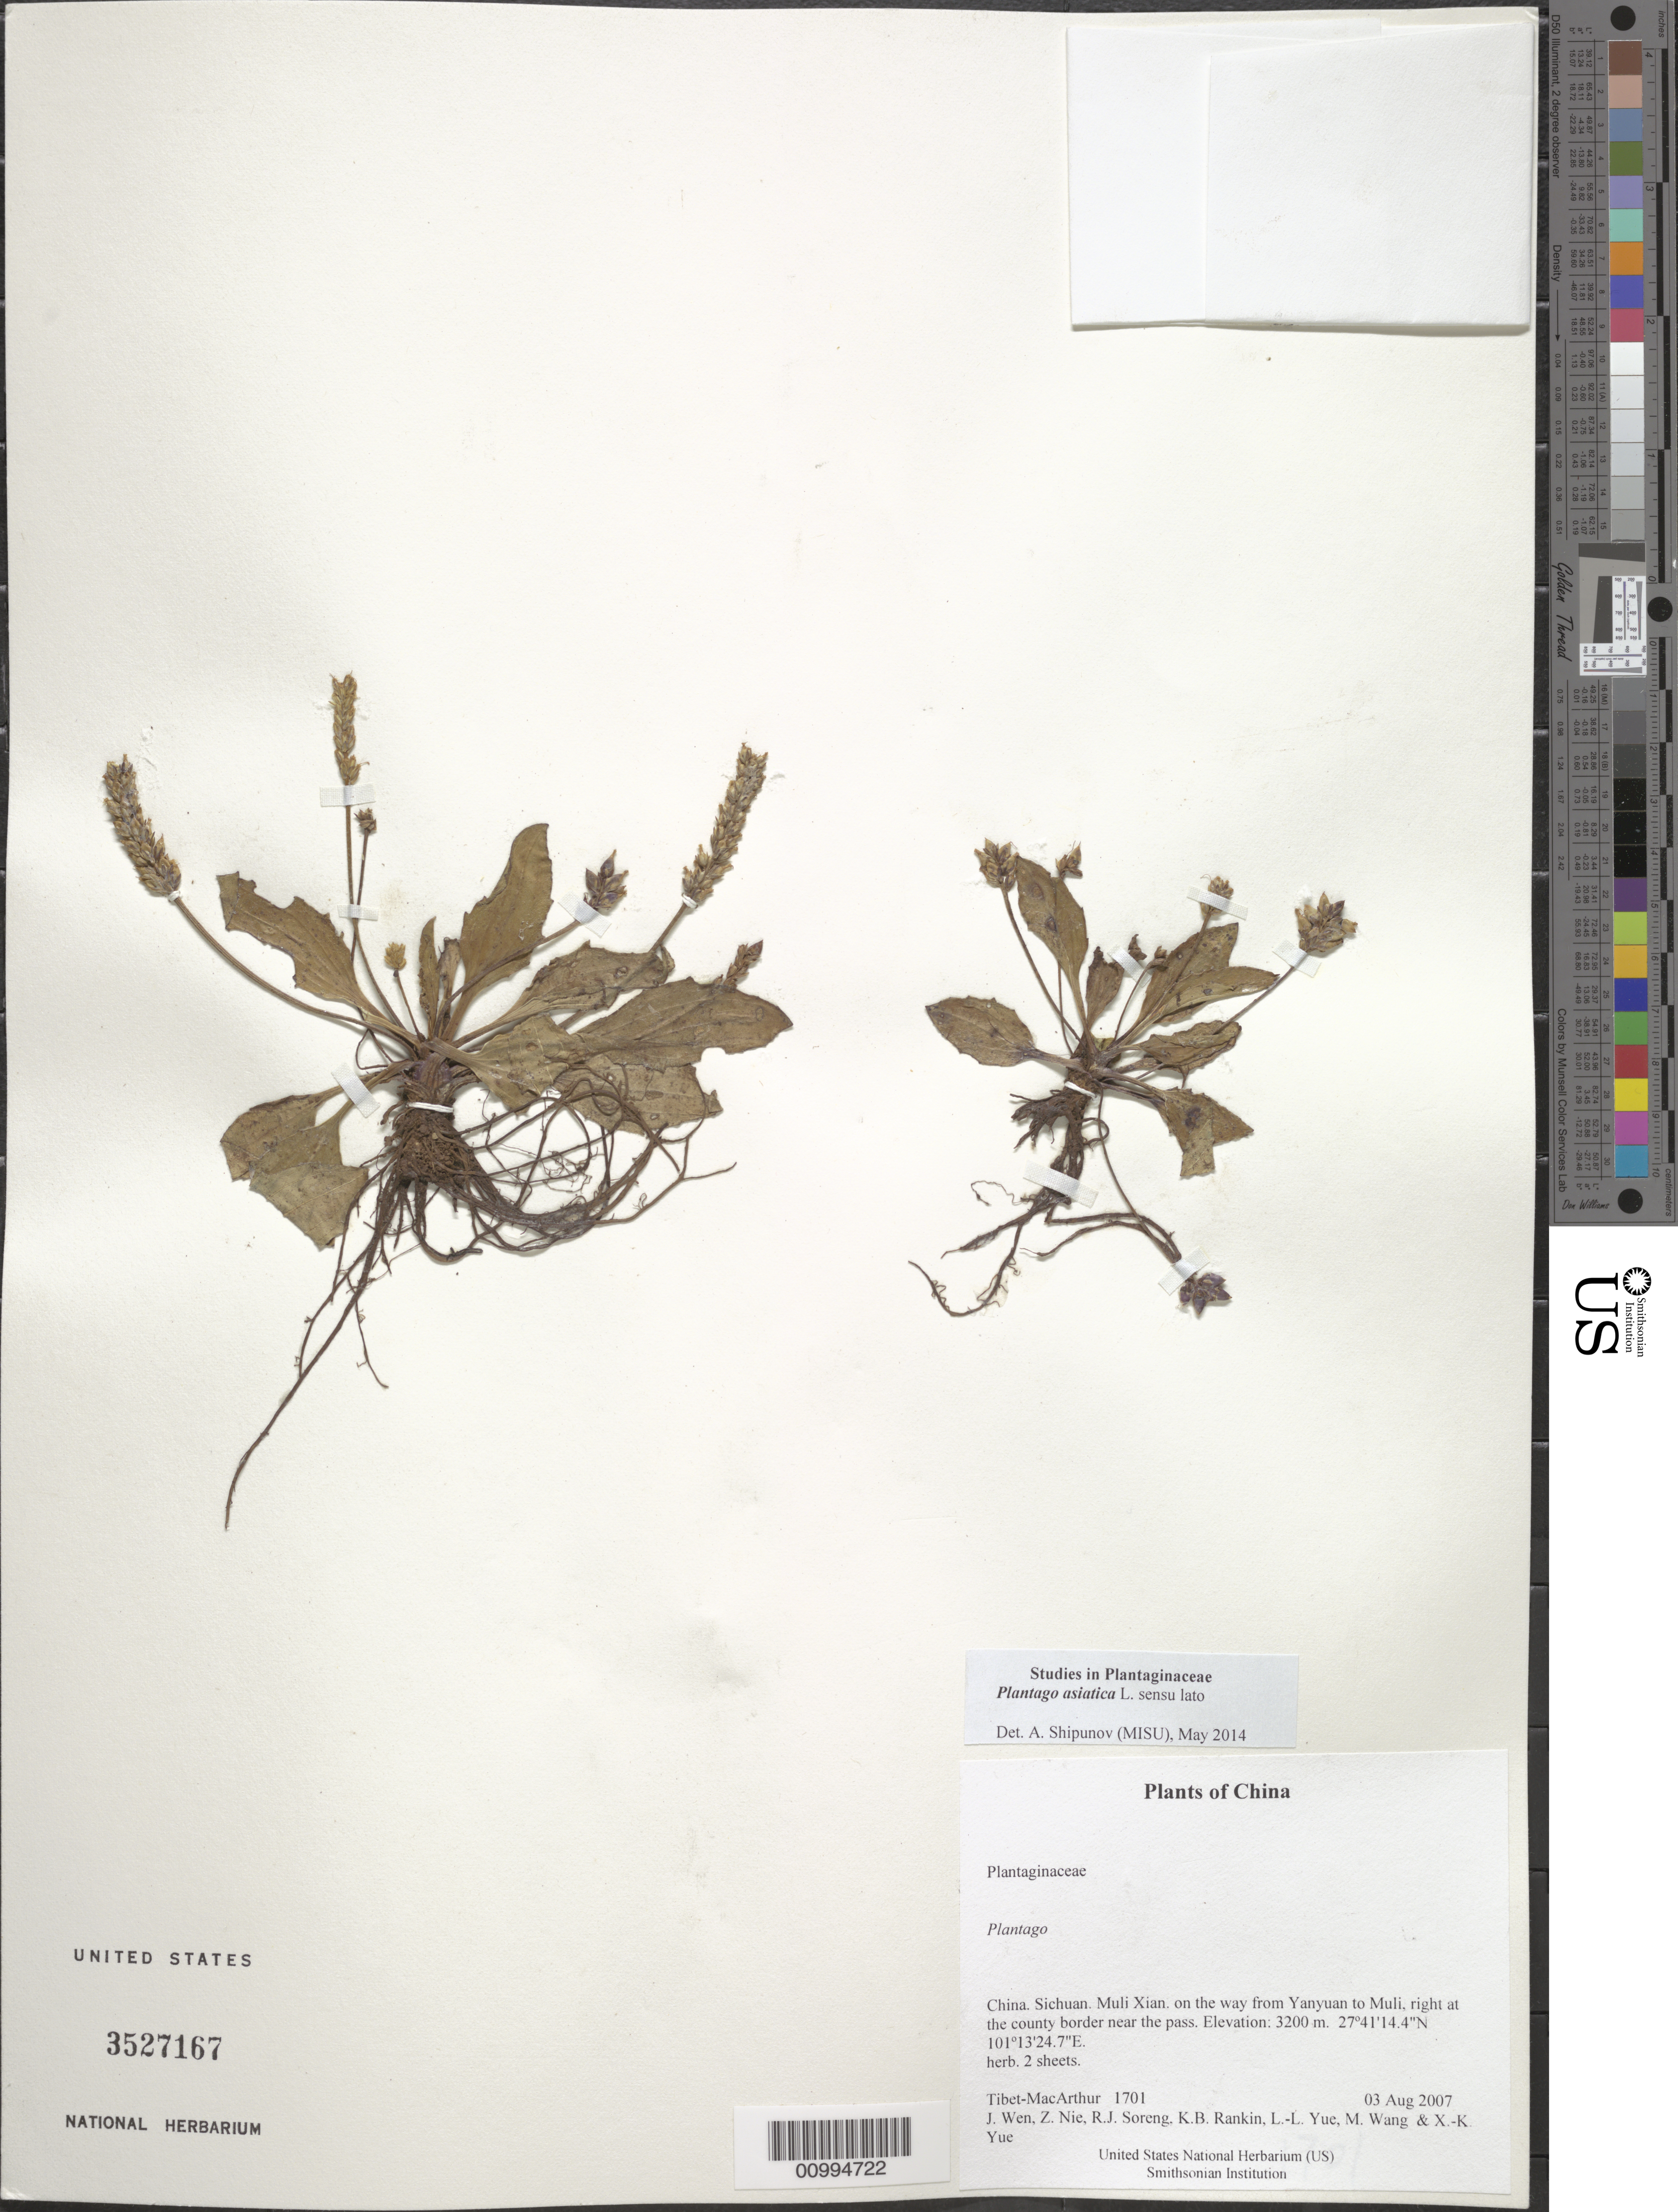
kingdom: Plantae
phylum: Tracheophyta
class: Magnoliopsida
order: Lamiales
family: Plantaginaceae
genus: Plantago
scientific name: Plantago asiatica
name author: L.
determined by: Shipunov, Alexey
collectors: Tibet-MacArthur, J. Wen, Z. Nie, R. J. Soreng, K. Rankin, L. Yue, M. Wang & X. Yue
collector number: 1701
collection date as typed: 03 Aug 2007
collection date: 2007-08-03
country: China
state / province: Sichuan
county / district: Muli Xian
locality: on the way from Yanyuan to Muli, right at the county border near the pass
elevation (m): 3200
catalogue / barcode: US 3527167